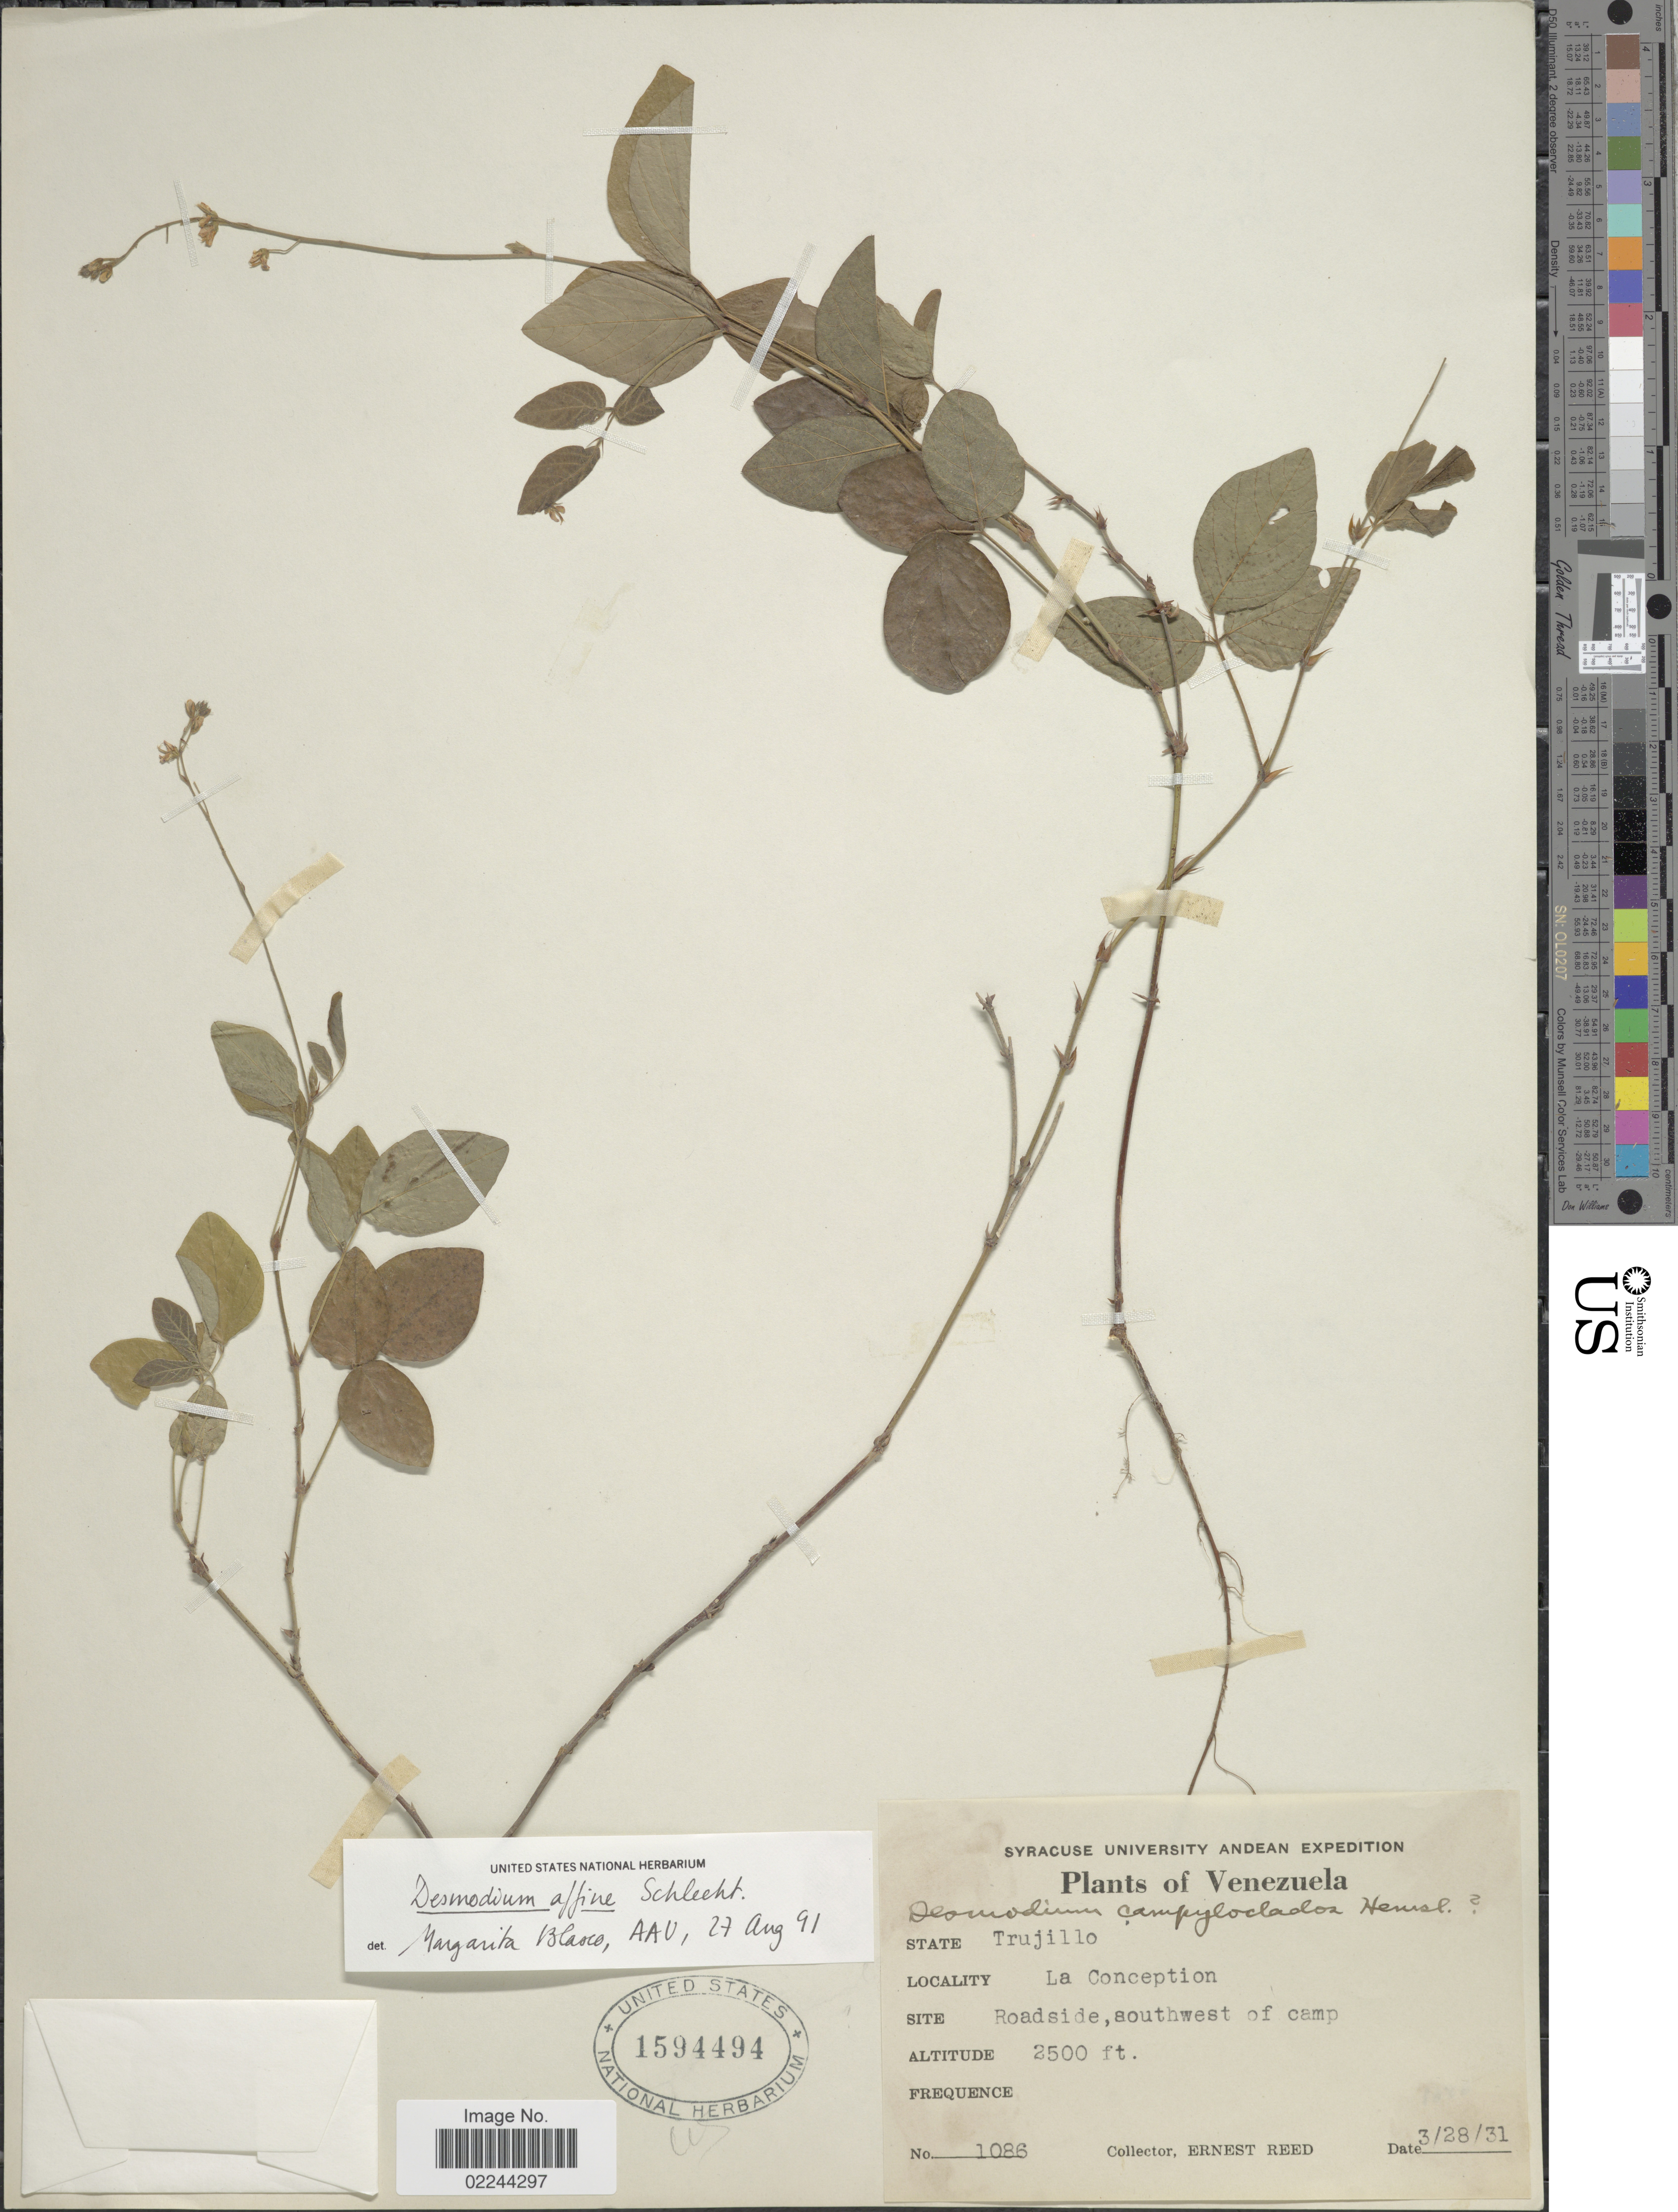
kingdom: Plantae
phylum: Tracheophyta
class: Magnoliopsida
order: Fabales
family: Fabaceae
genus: Desmodium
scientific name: Desmodium affine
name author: Schltdl.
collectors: E. Reed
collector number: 1086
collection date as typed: Transcribed d/m/y: 28/3/31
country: Venezuela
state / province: Trujillo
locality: State Trujillo. La Conception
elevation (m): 762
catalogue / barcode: US 1594494